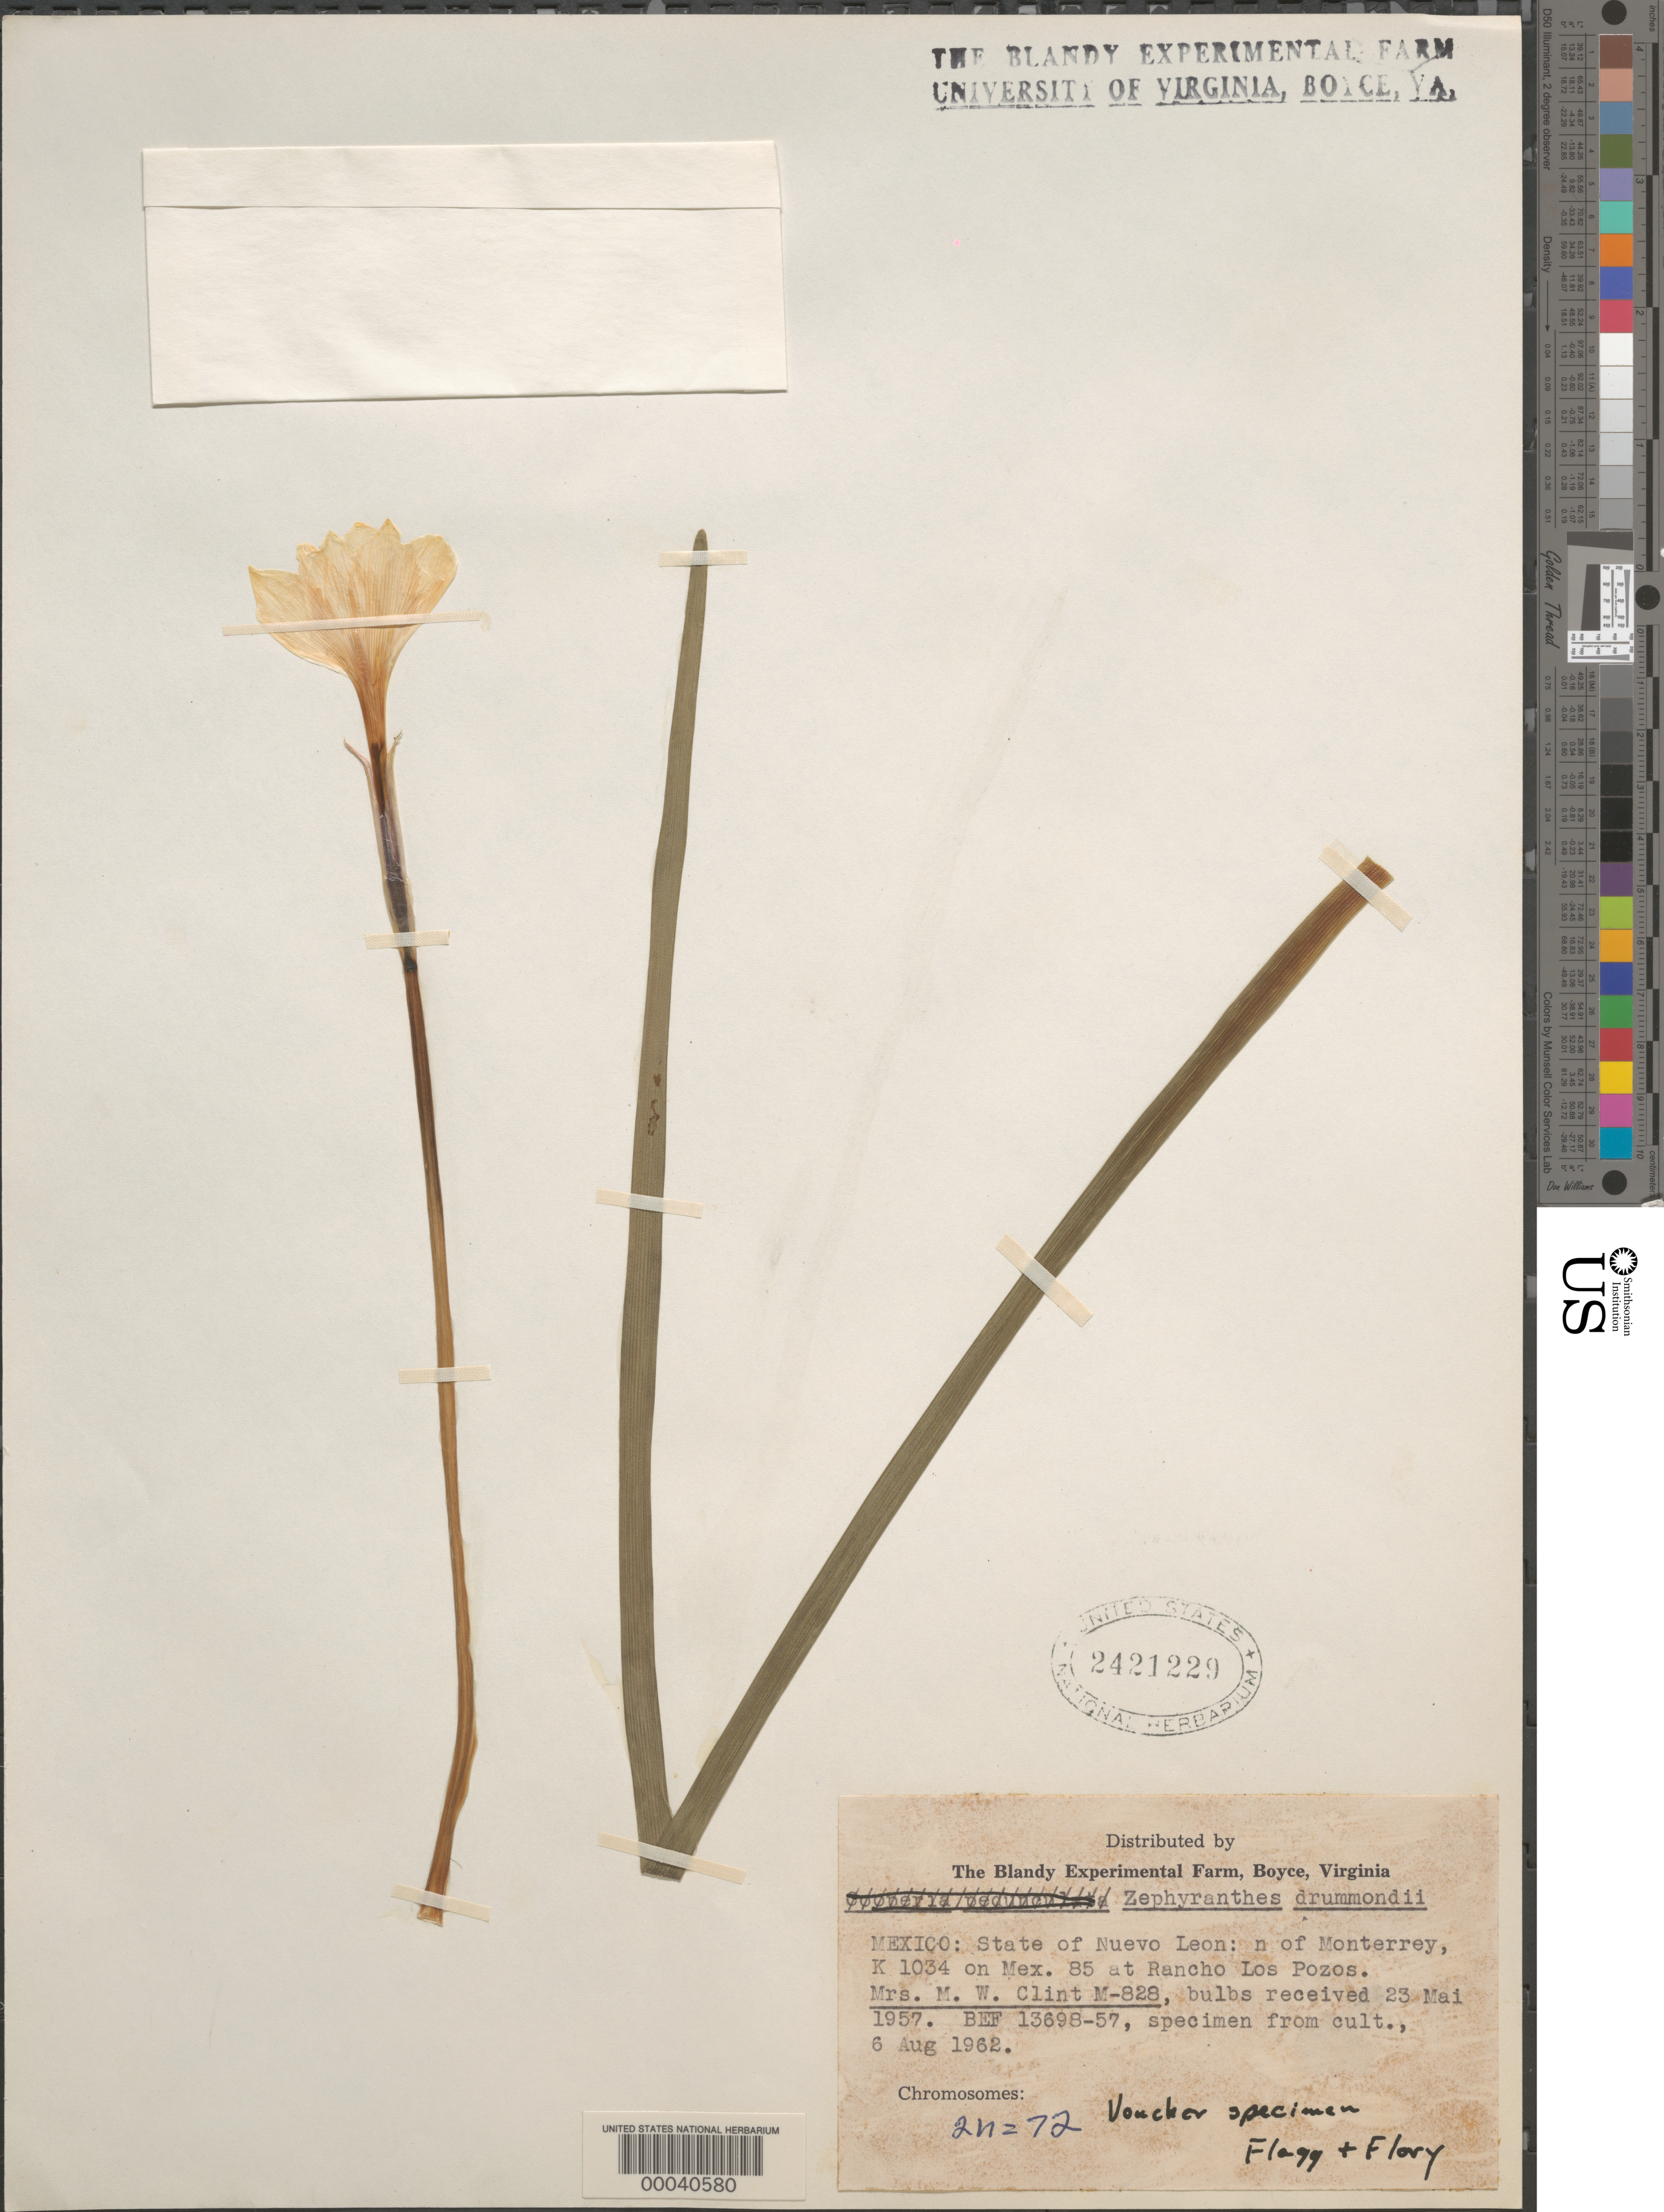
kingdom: Plantae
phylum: Tracheophyta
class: Liliopsida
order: Asparagales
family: Amaryllidaceae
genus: Zephyranthes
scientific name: Zephyranthes drummondii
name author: D. Don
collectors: M. Clint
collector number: M-828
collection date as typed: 1957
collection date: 1957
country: Mexico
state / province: Nuevo León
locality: N of Monterrey, on mex 85 at rancho los pozos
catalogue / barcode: US 2421229